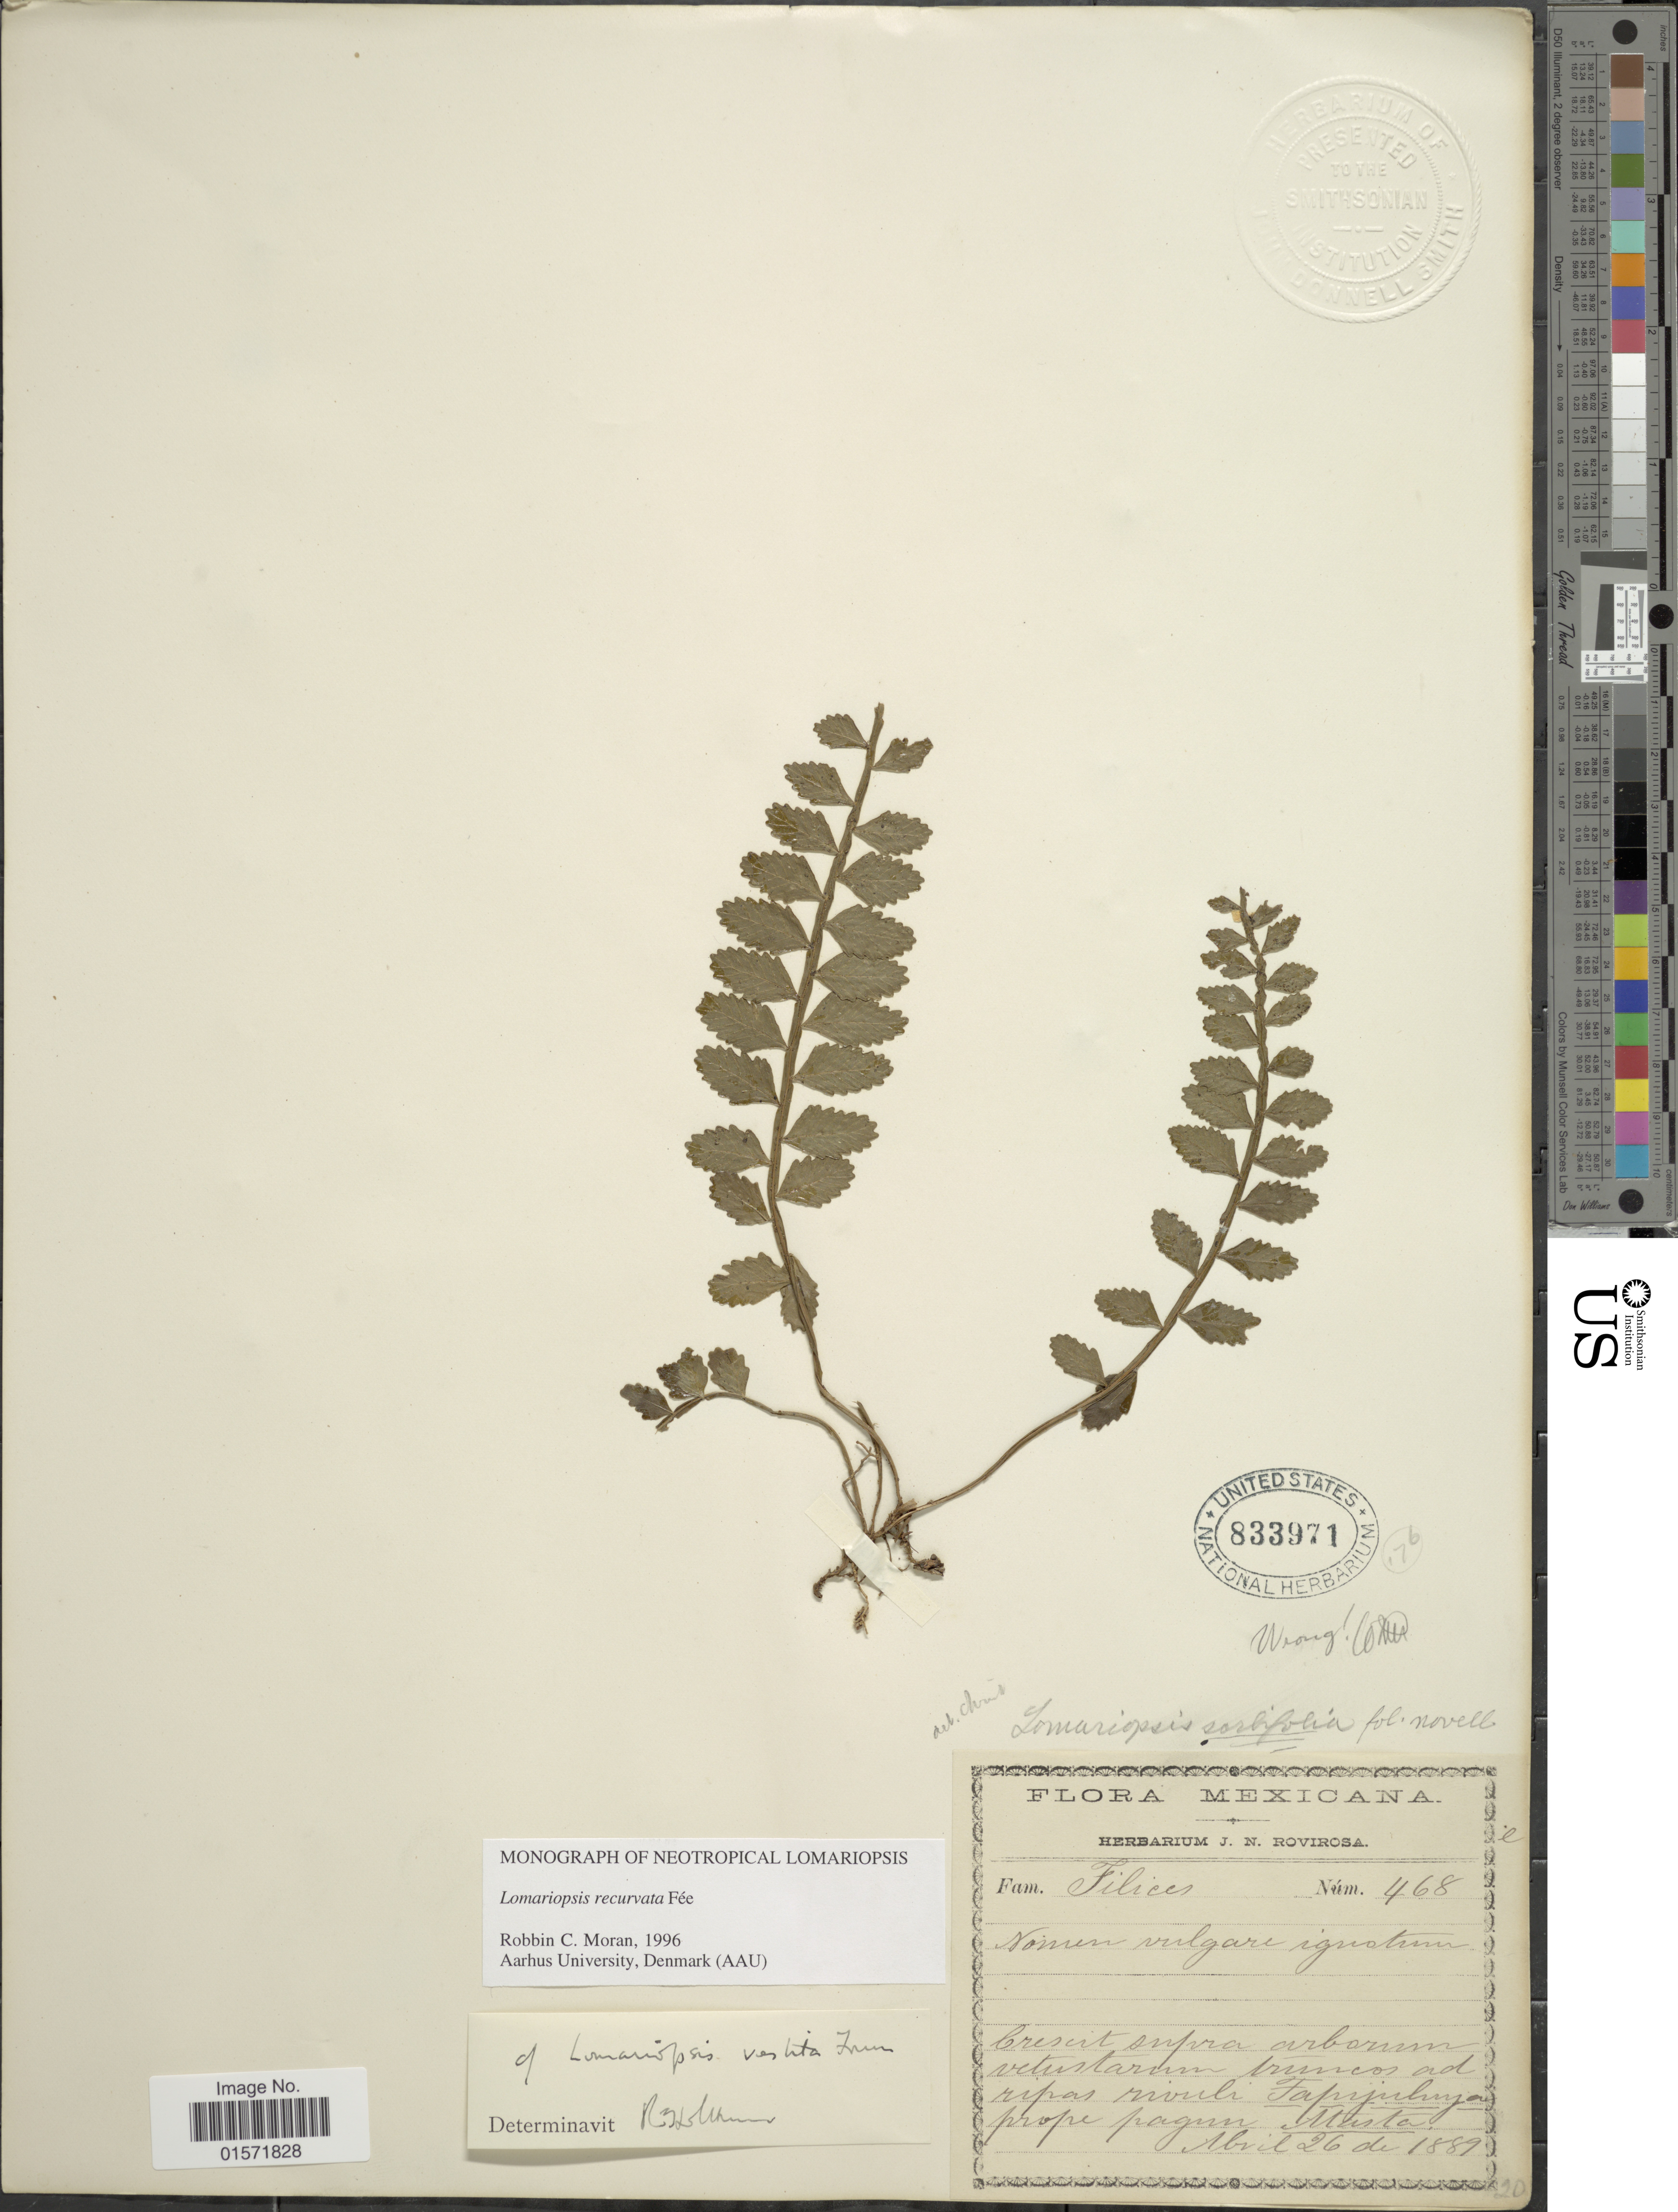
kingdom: Plantae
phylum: Tracheophyta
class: Polypodiopsida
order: Polypodiales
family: Lomariopsidaceae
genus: Lomariopsis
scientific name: Lomariopsis recurvata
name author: Fée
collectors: ex herb. J. N. Rovirosa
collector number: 468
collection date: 1889-04-26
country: Mexico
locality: Crescit supra arborum vetustarum truncos ad ripas rivuli Tapijuluya prope pagum Atasta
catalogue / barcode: US 833971